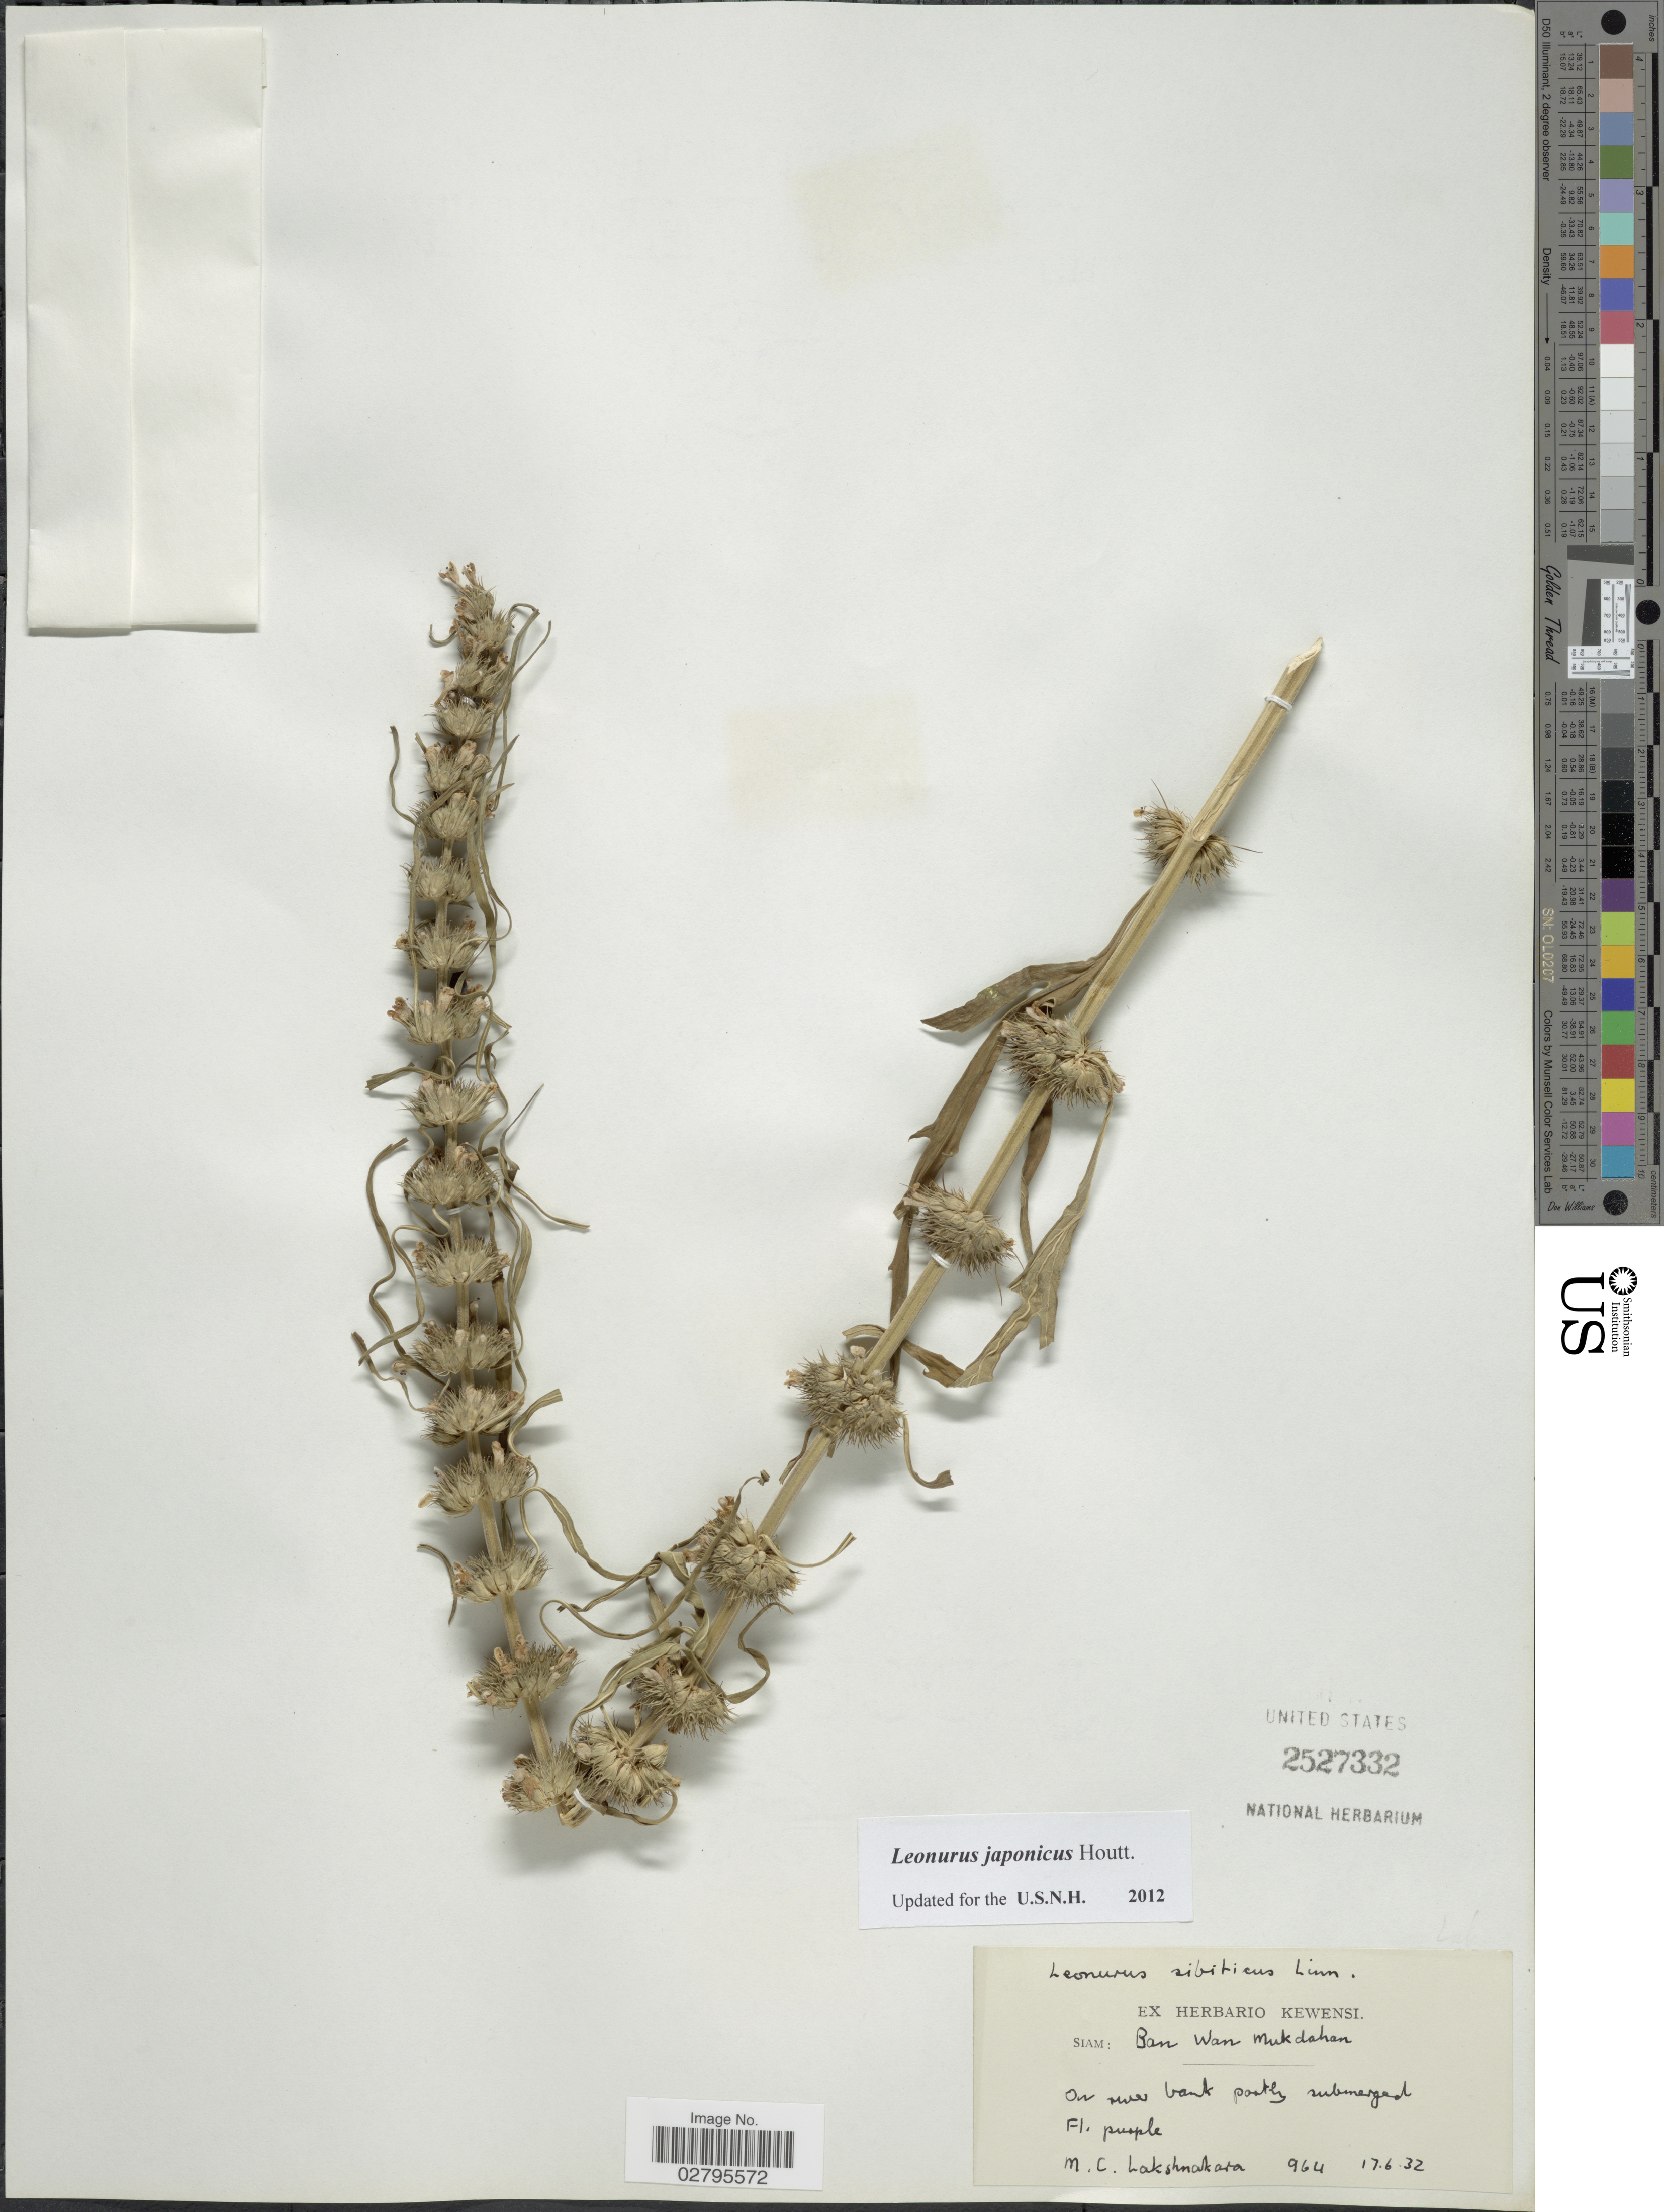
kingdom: Plantae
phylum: Tracheophyta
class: Magnoliopsida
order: Lamiales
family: Lamiaceae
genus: Leonurus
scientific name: Leonurus japonicus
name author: Houtt.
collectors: M. Lakshnakara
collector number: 964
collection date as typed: Transcribed d/m/y: 17/6/32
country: Thailand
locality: Siam: Ban Wan Mukdahan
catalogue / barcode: US 2527332